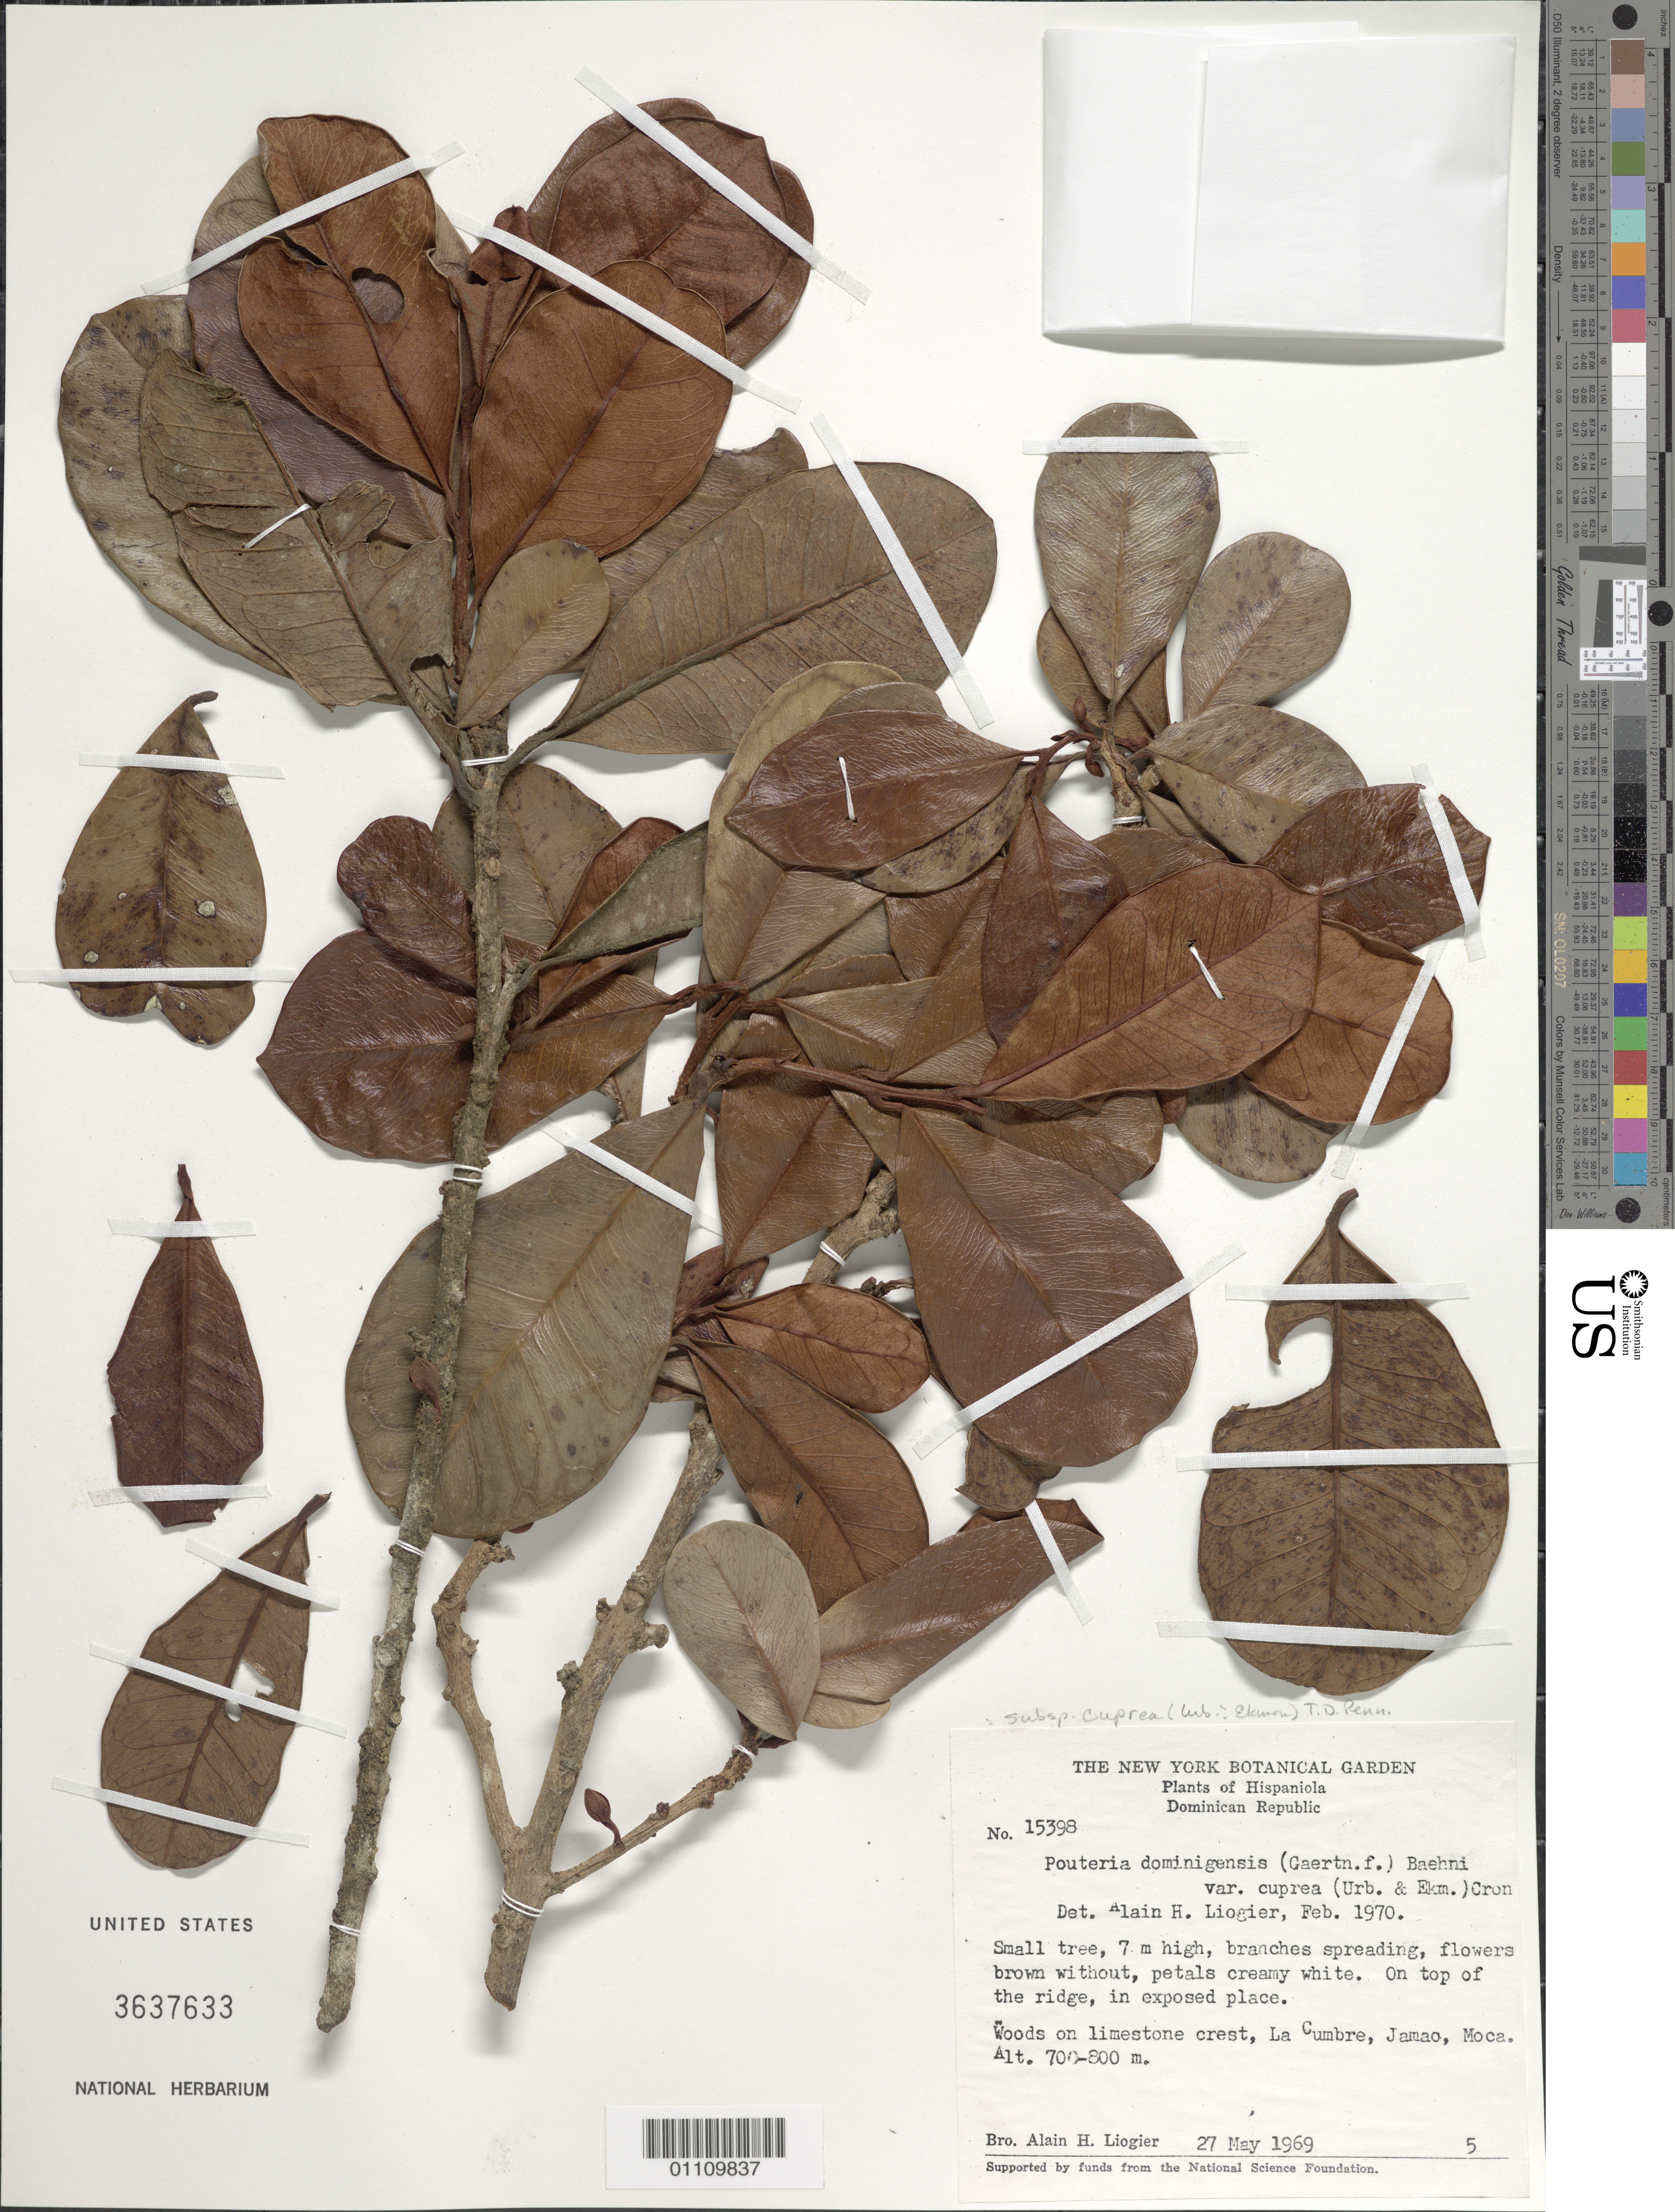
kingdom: Plantae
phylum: Tracheophyta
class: Magnoliopsida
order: Ericales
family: Sapotaceae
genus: Pouteria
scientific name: Pouteria domingensis subsp. cuprea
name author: (Urb. & Ekman) T.D. Penn.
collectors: A. H. Liogier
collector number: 15398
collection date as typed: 27 May 1969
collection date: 1969-05-27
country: Dominican Republic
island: Hispaniola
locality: La Cumbre, Jamao, Moca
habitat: Woods on limestone crest; on top of the ridge, in exposed place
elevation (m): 700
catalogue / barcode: US 3637633